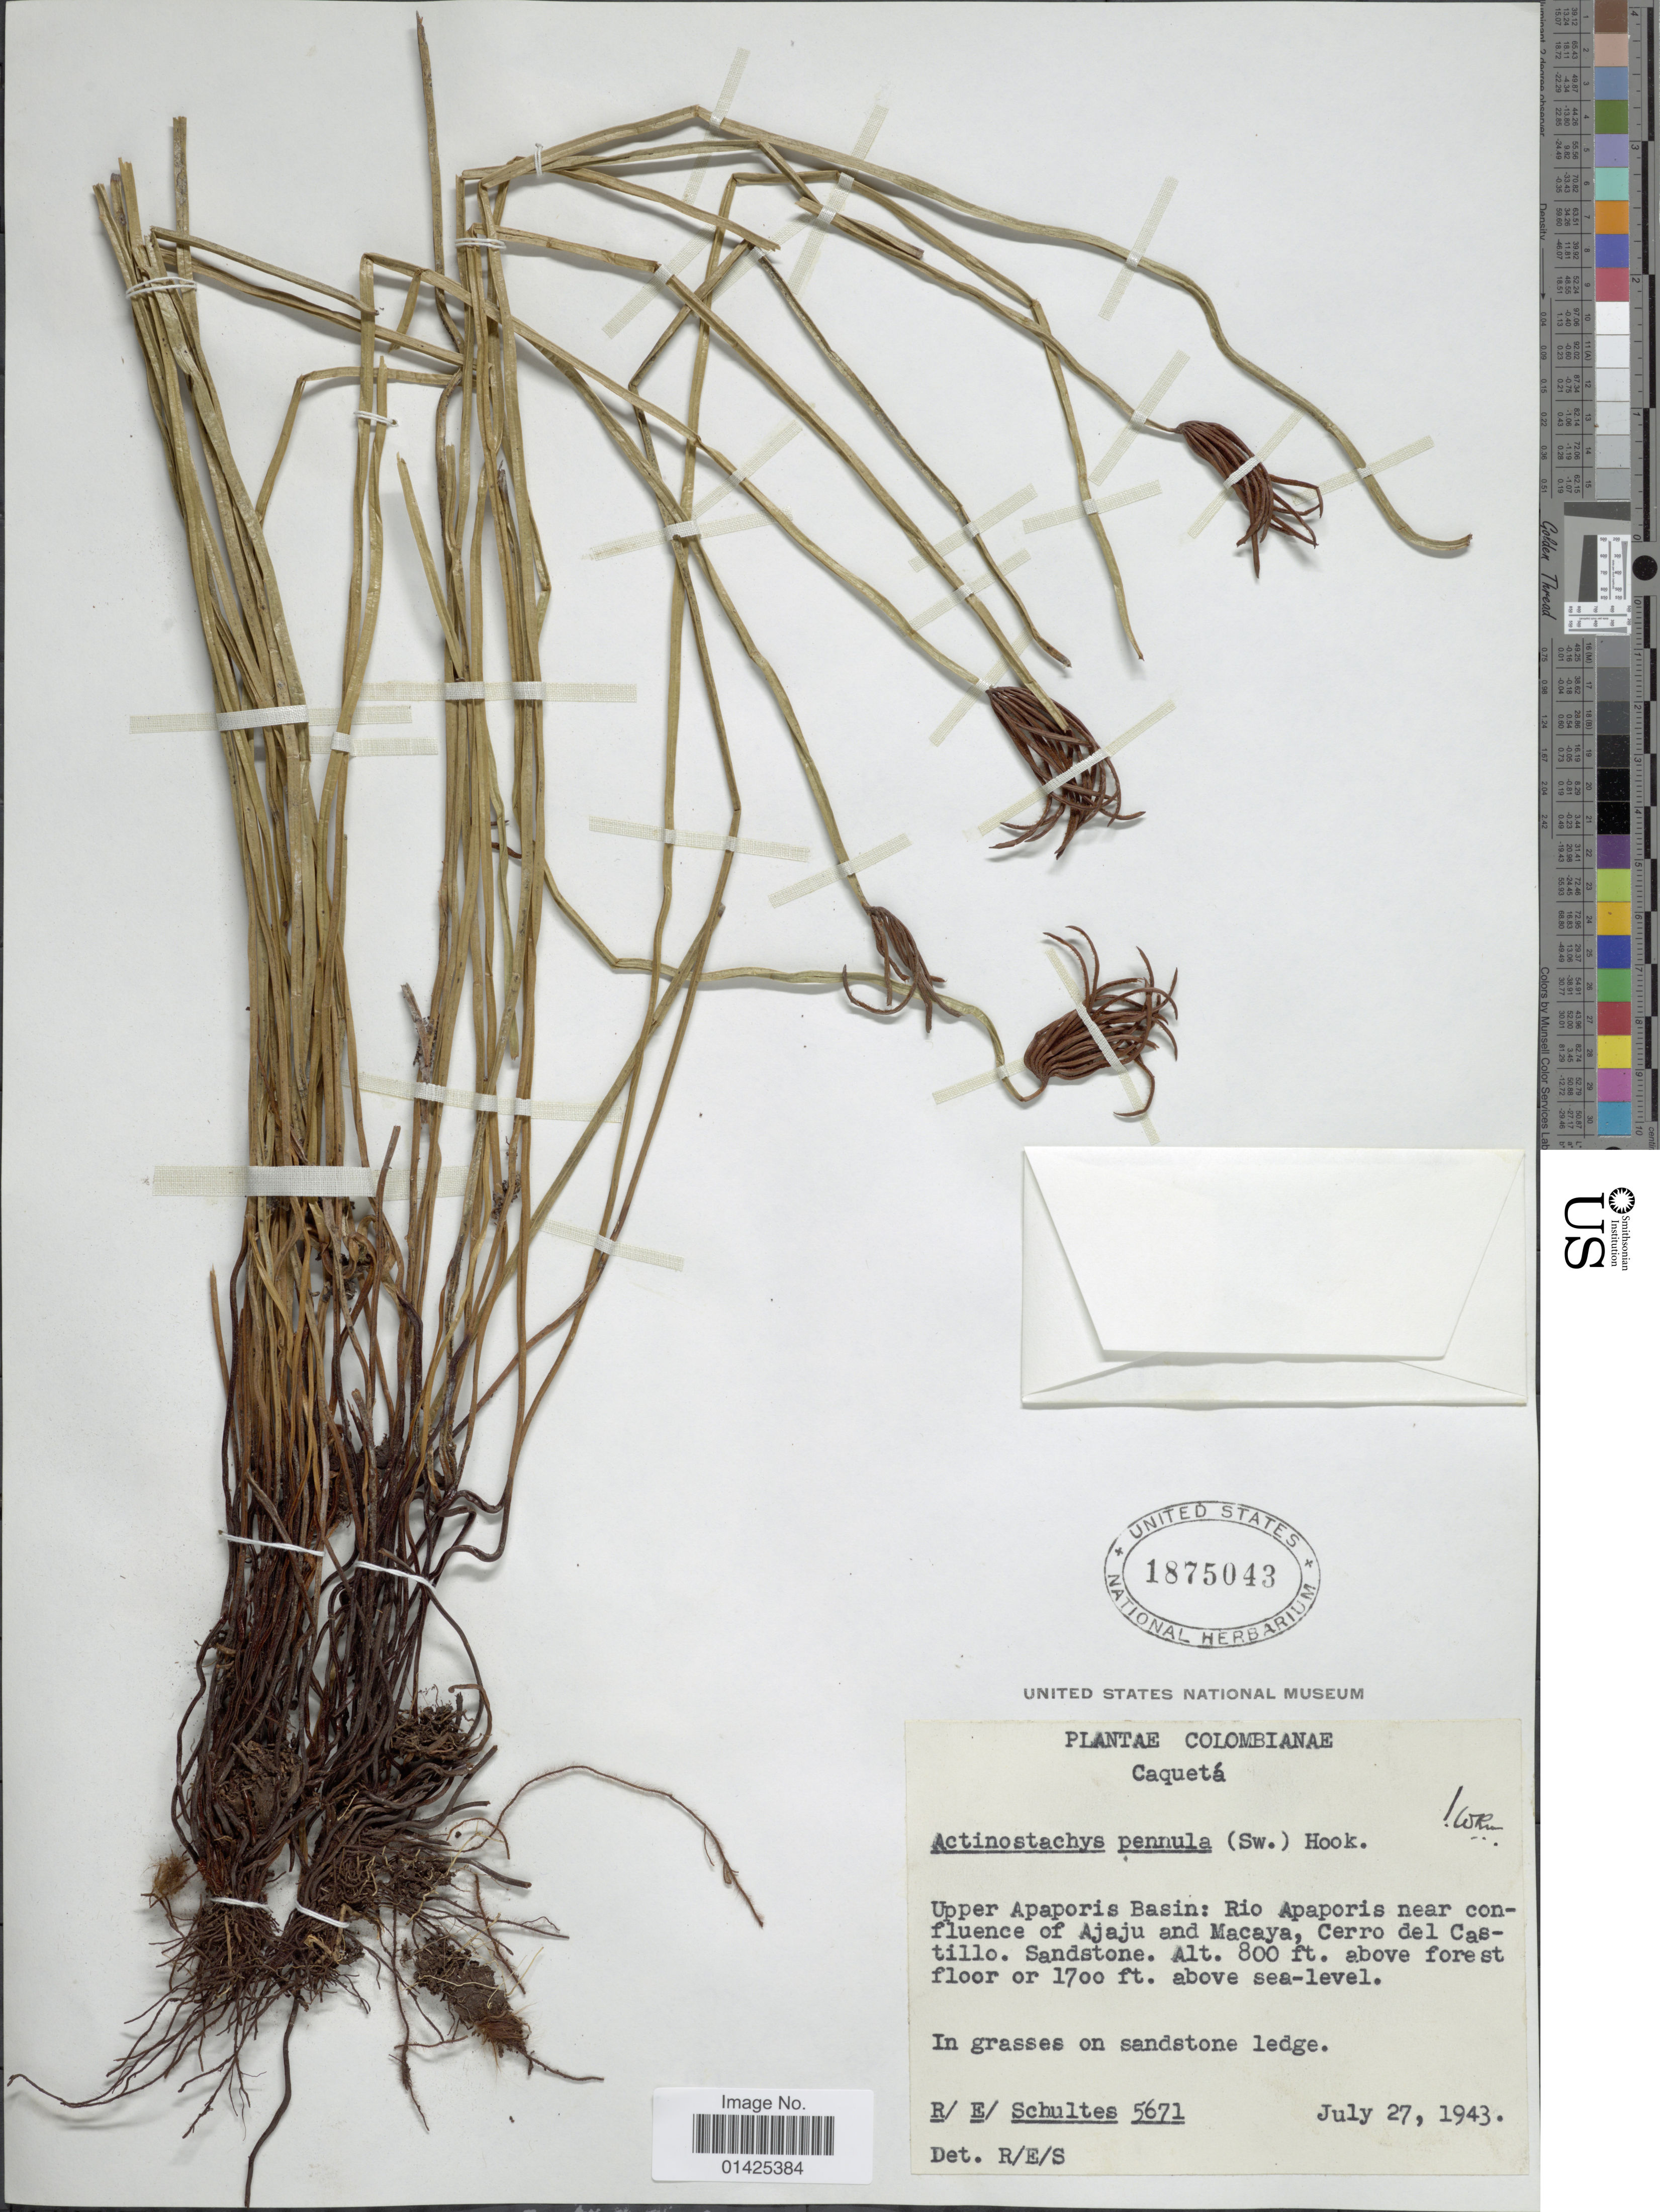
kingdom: Plantae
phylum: Tracheophyta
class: Polypodiopsida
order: Schizaeales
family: Schizaeaceae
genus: Actinostachys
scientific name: Actinostachys pennula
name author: (Sw.) Hook.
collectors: R. E. Schultes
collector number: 5671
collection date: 1943-07-27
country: Colombia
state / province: Caquetá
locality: Upper Apaporis Basin: Rio Apaporis near confluence of Ajaju and Macaya, Cerro del Castillo. Sandstone.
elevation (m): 518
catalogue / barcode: US 1875043